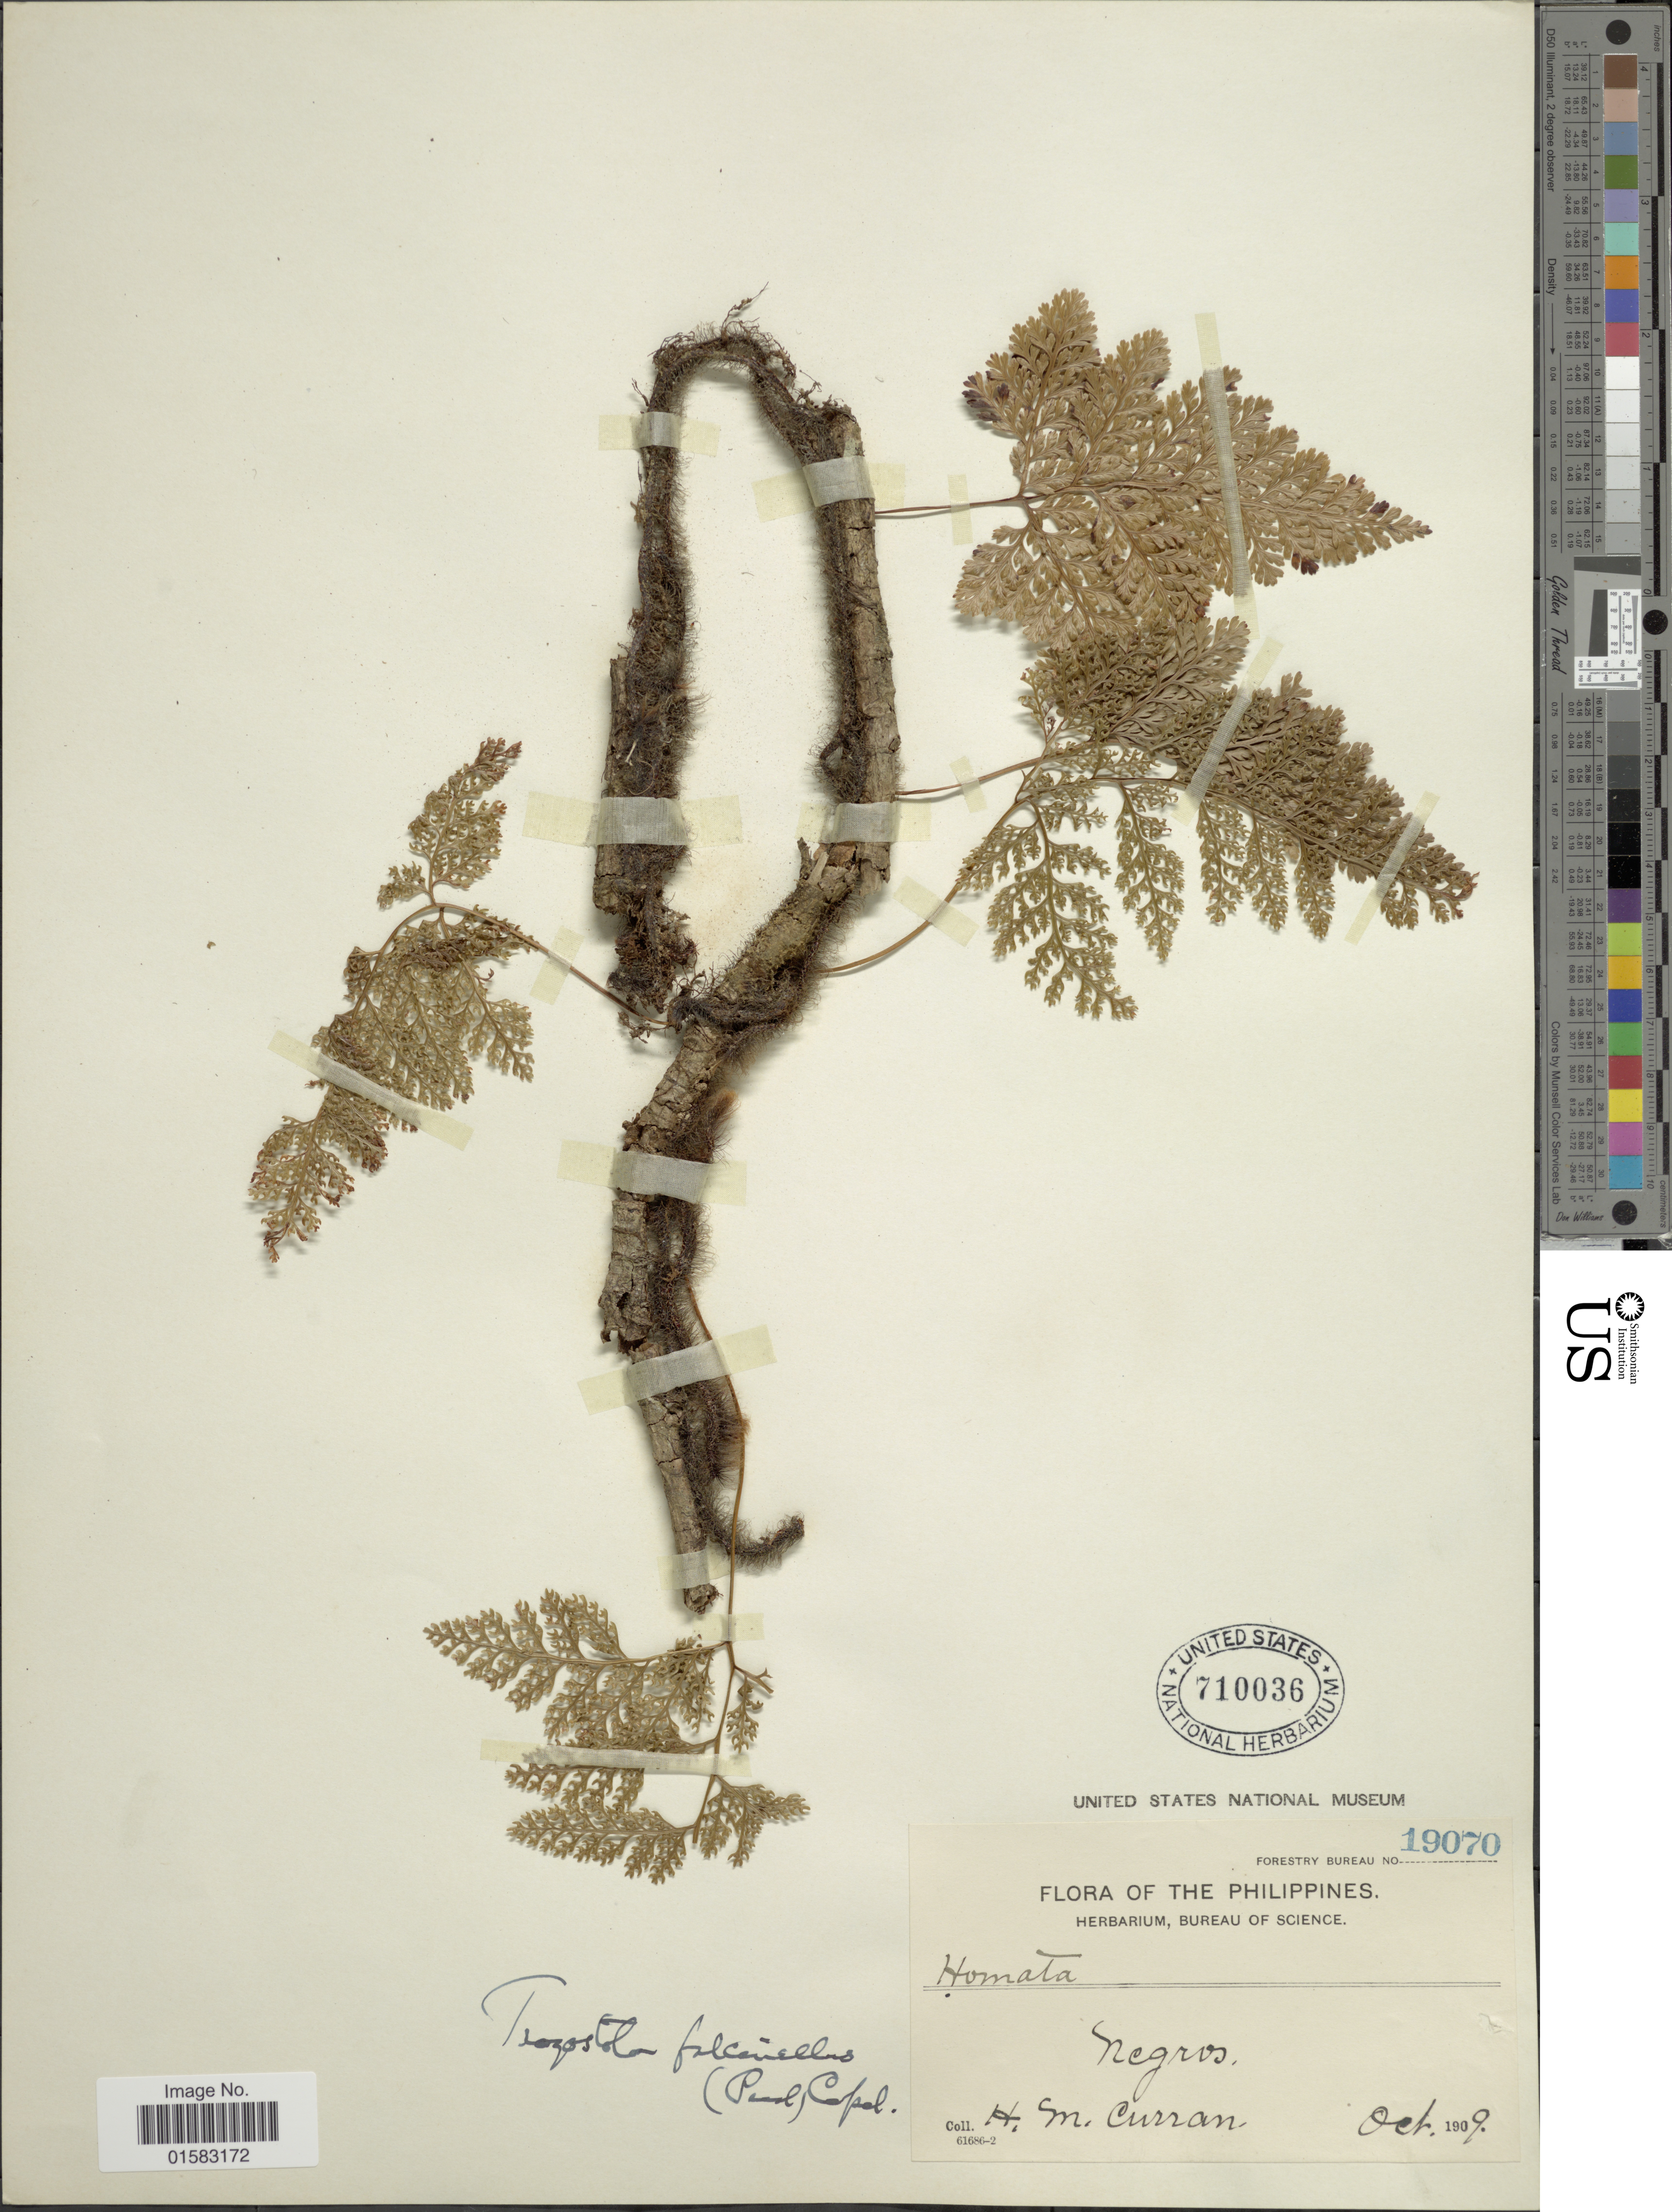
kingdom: Plantae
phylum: Tracheophyta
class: Polypodiopsida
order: Polypodiales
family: Davalliaceae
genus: Davallia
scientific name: Davallia falcinella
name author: C. Presl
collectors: H. M. Curran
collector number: Forestry Bureau 19070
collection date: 1909-10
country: Philippines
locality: Negros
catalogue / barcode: US 710036